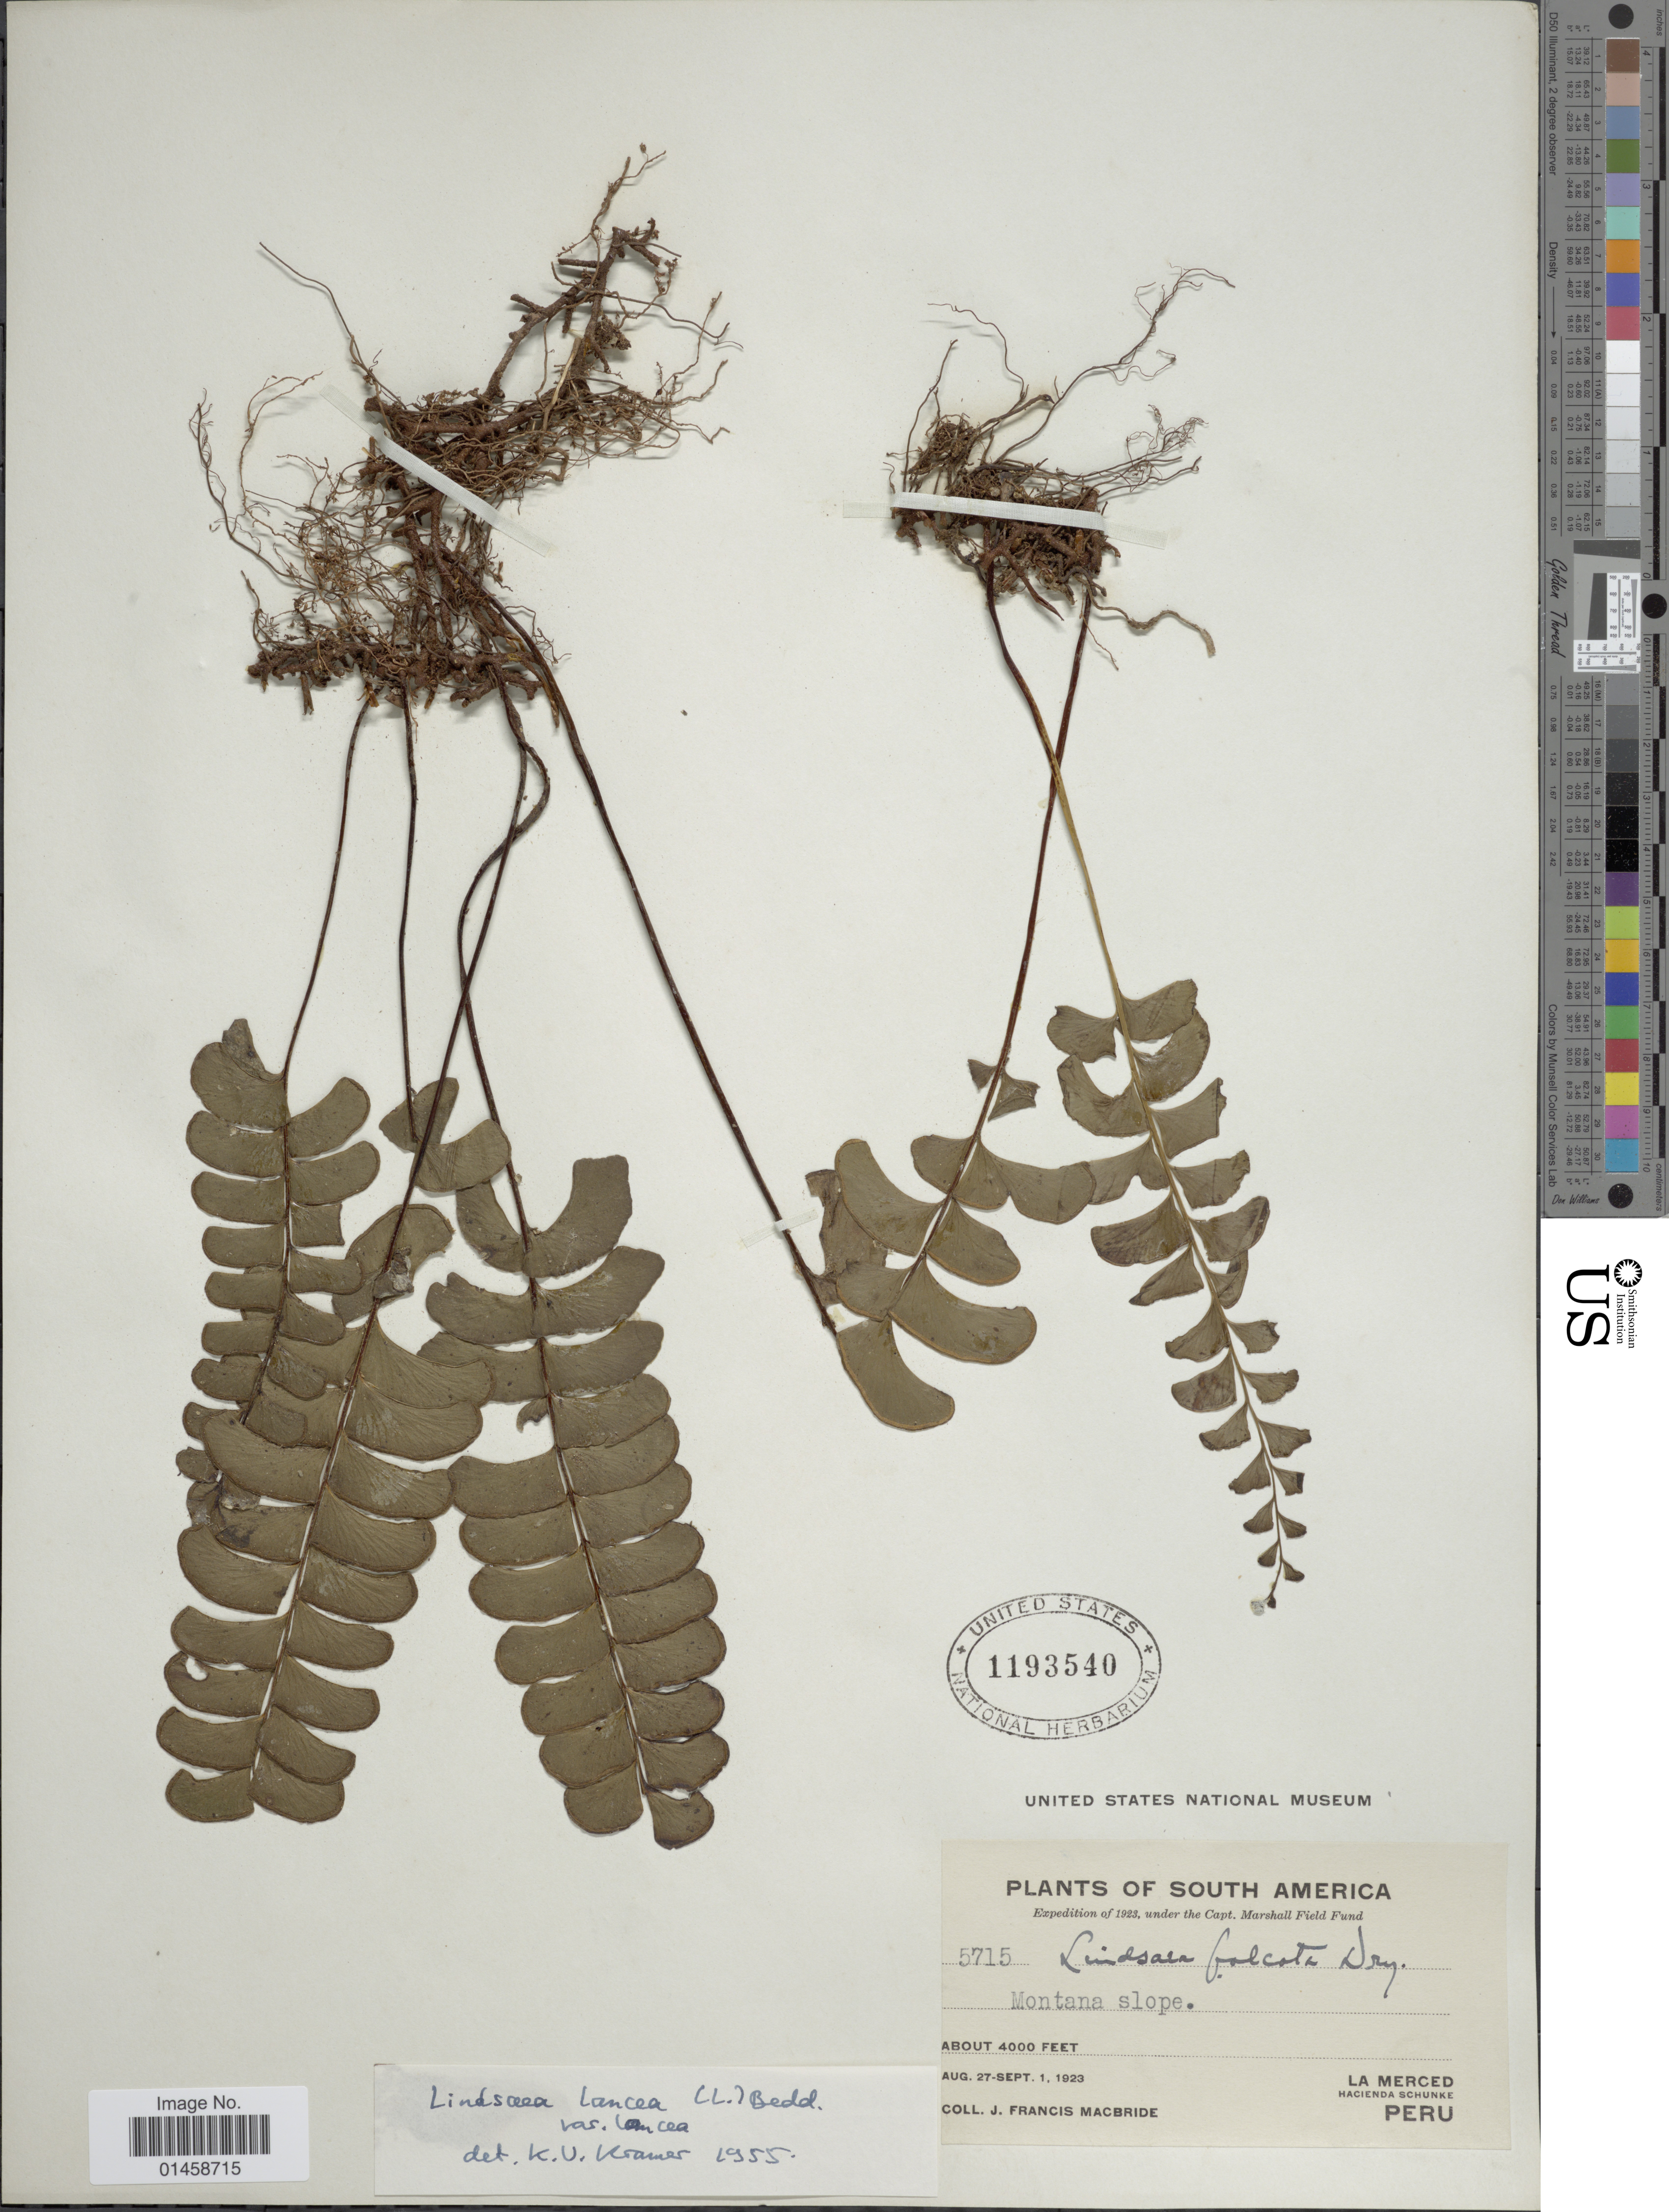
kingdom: Plantae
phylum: Tracheophyta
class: Polypodiopsida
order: Polypodiales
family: Lindsaeaceae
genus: Lindsaea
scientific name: Lindsaea lancea var. falcata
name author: (Dryand.) Rosenst.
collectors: J. F. Macbride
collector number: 5715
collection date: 1923-08-27/1923-09-01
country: Peru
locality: Montana slope, La Merced, Hacienda Schunke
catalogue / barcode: US 1193540